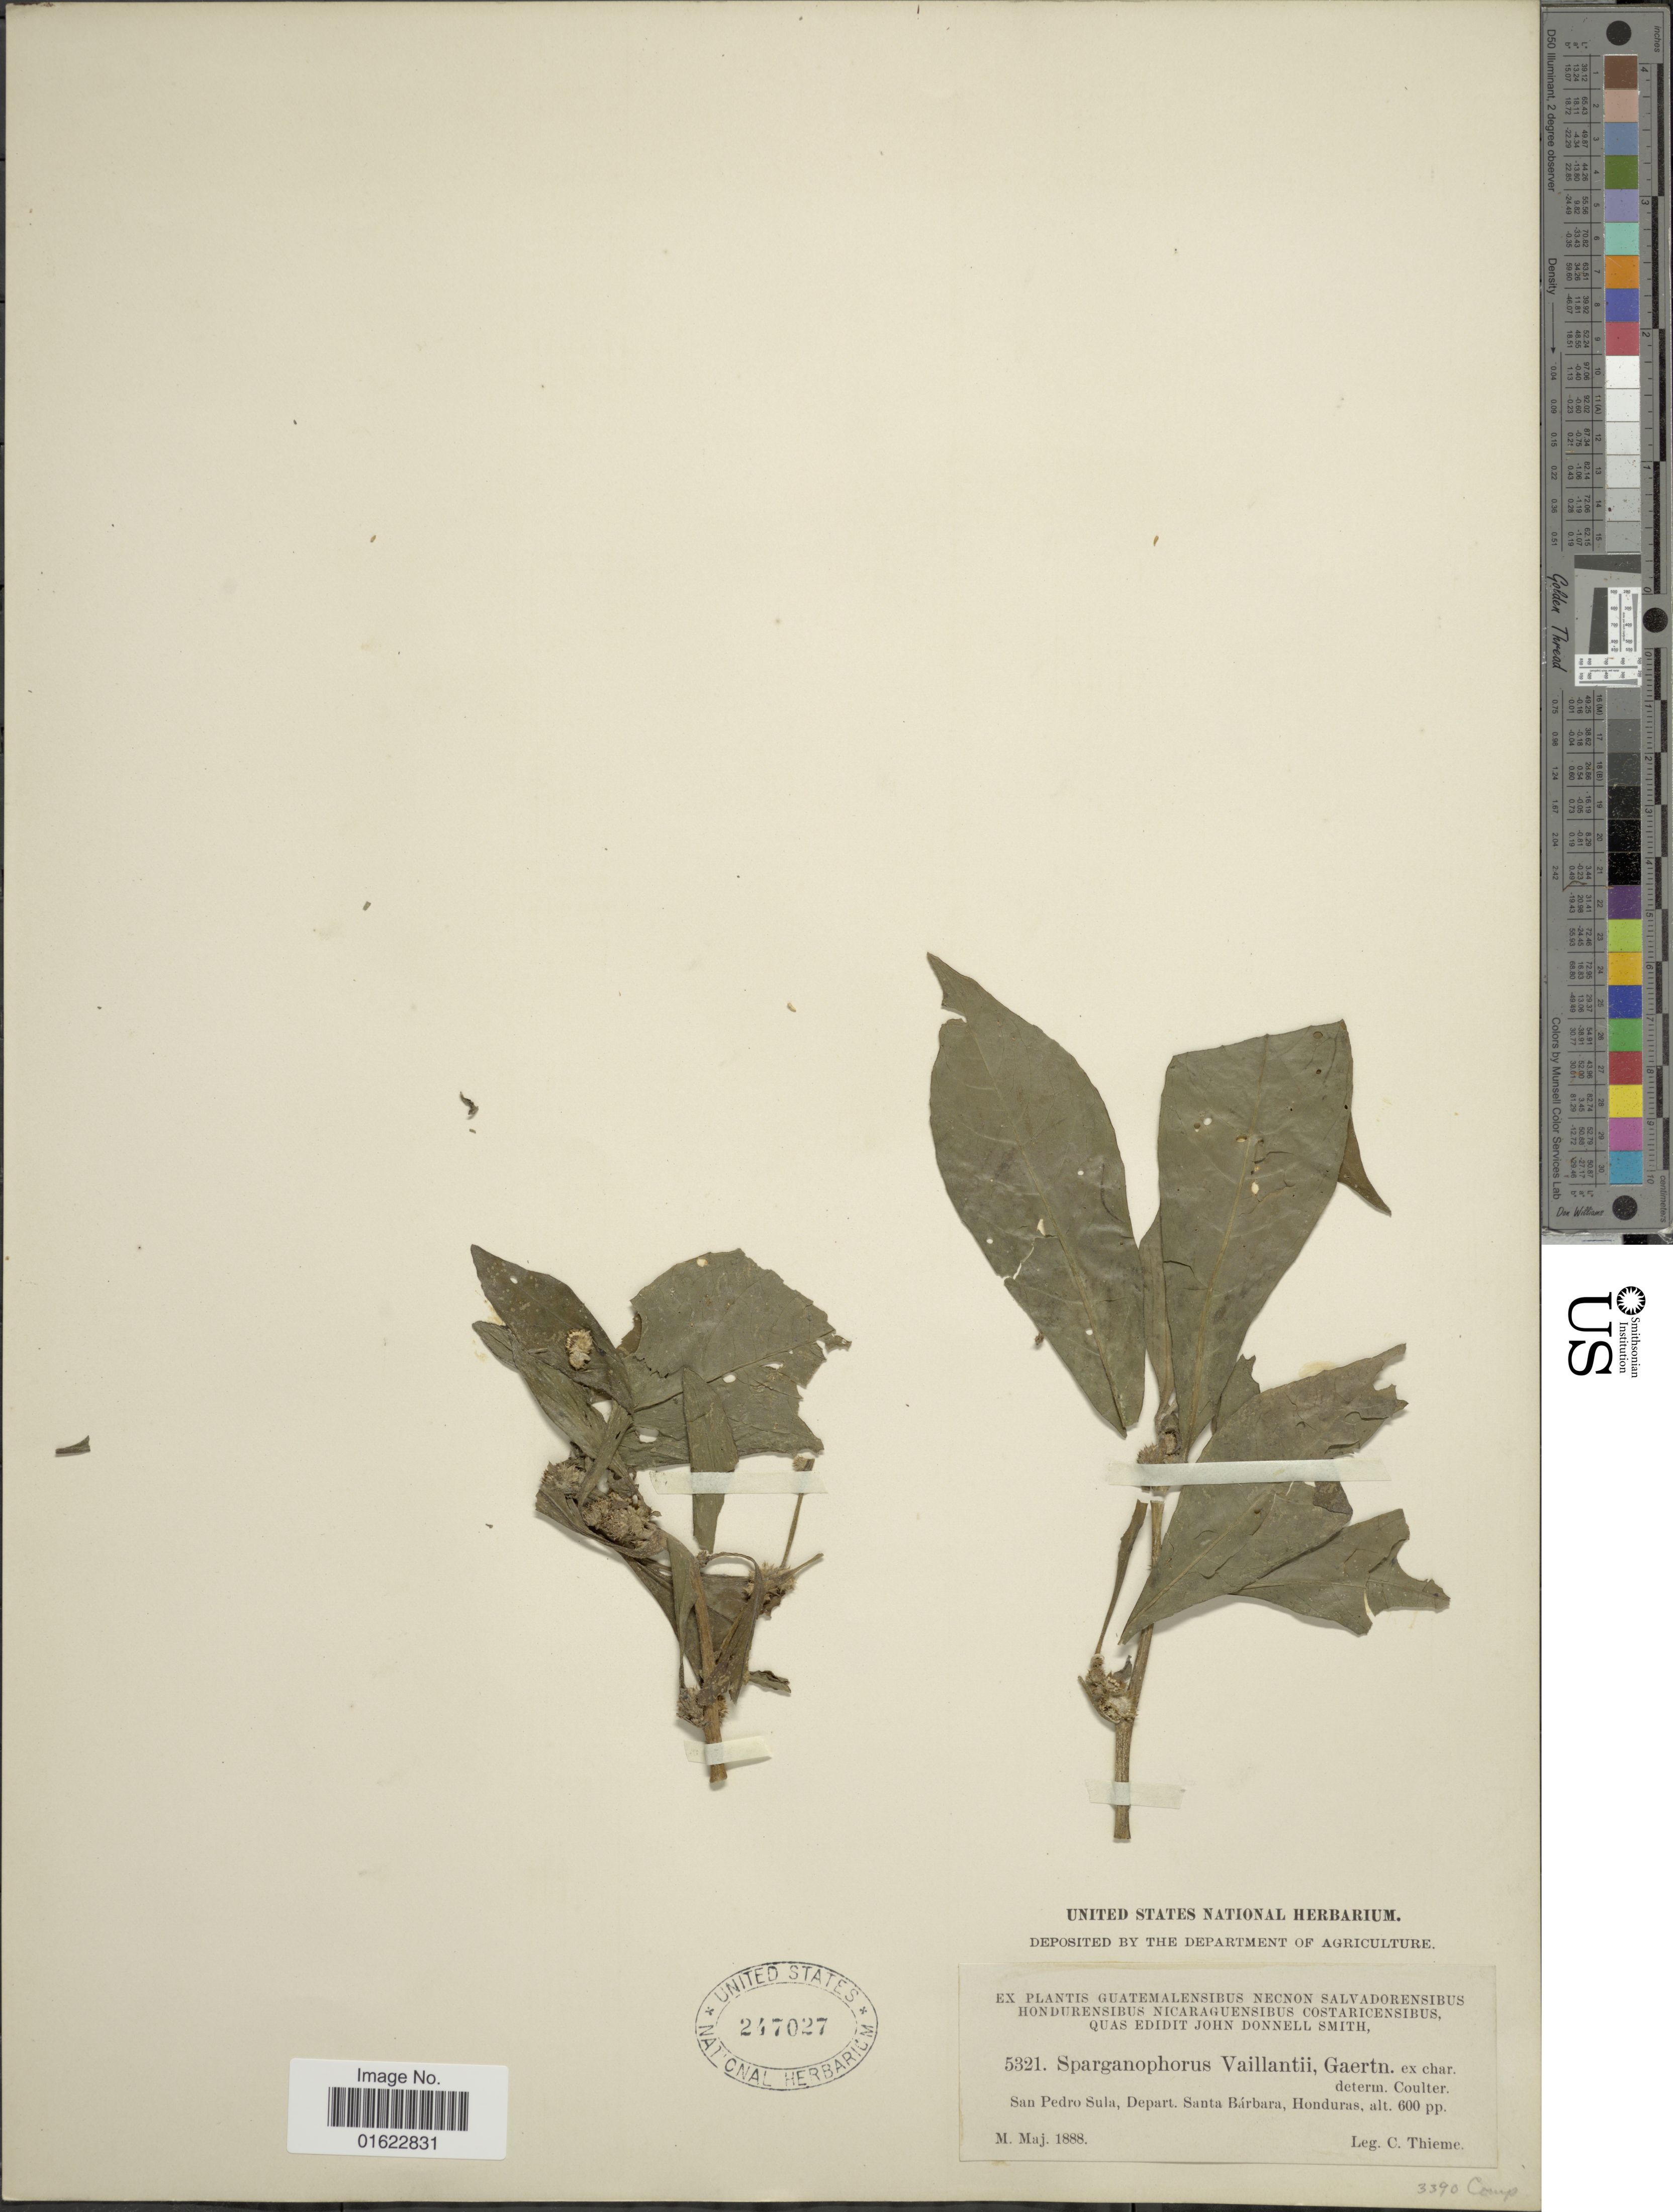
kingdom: Plantae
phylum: Tracheophyta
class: Magnoliopsida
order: Asterales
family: Asteraceae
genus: Struchium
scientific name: Struchium sparganophorum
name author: (L.) Kuntze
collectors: C. Thieme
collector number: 5321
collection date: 1888-05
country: Honduras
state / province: Santa Bárbara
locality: Hondurenses, San Pedro Sula. Depart. Santa Barbara, Honduras.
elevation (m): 183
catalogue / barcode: US 247027